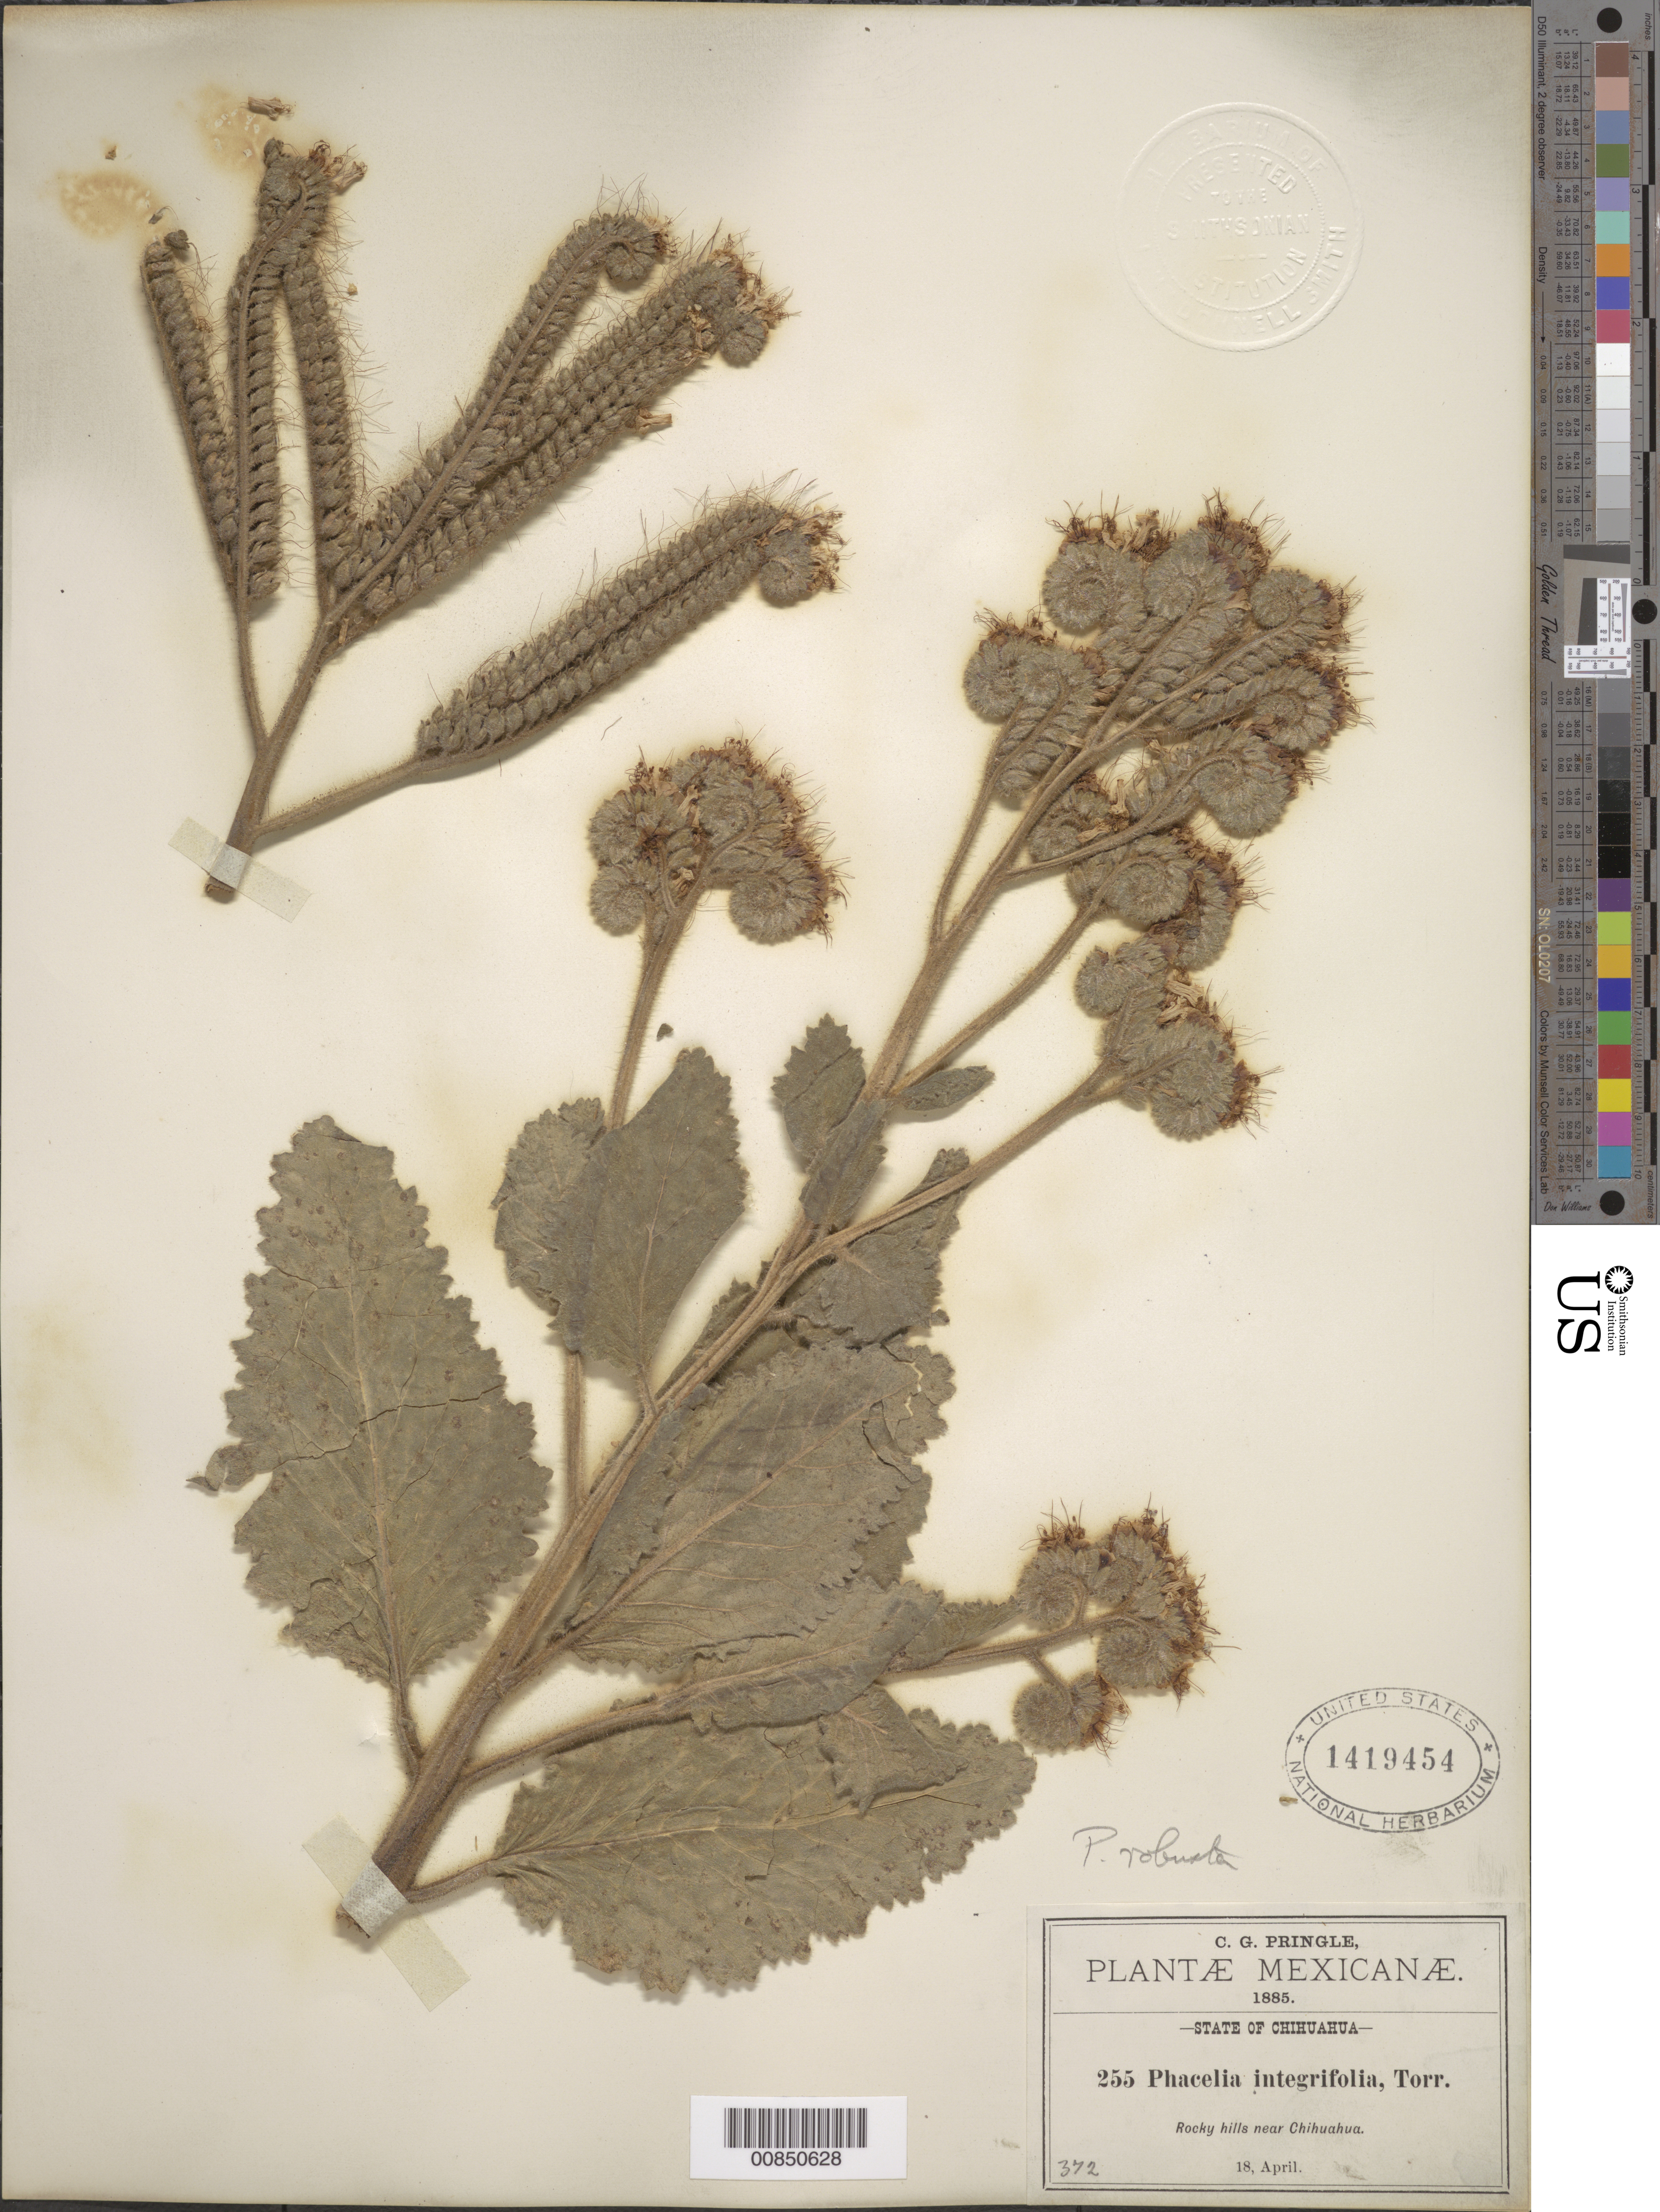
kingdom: Plantae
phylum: Tracheophyta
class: Magnoliopsida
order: Boraginales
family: Hydrophyllaceae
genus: Phacelia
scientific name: Phacelia robusta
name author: (J.F. Macbr.) I.M. Johnst.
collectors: C. G. Pringle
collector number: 255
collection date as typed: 18 Apr 1885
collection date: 1885-04-18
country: Mexico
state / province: Chihuahua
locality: Near Chihuahua.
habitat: Rocky hills.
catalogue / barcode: US 1419454